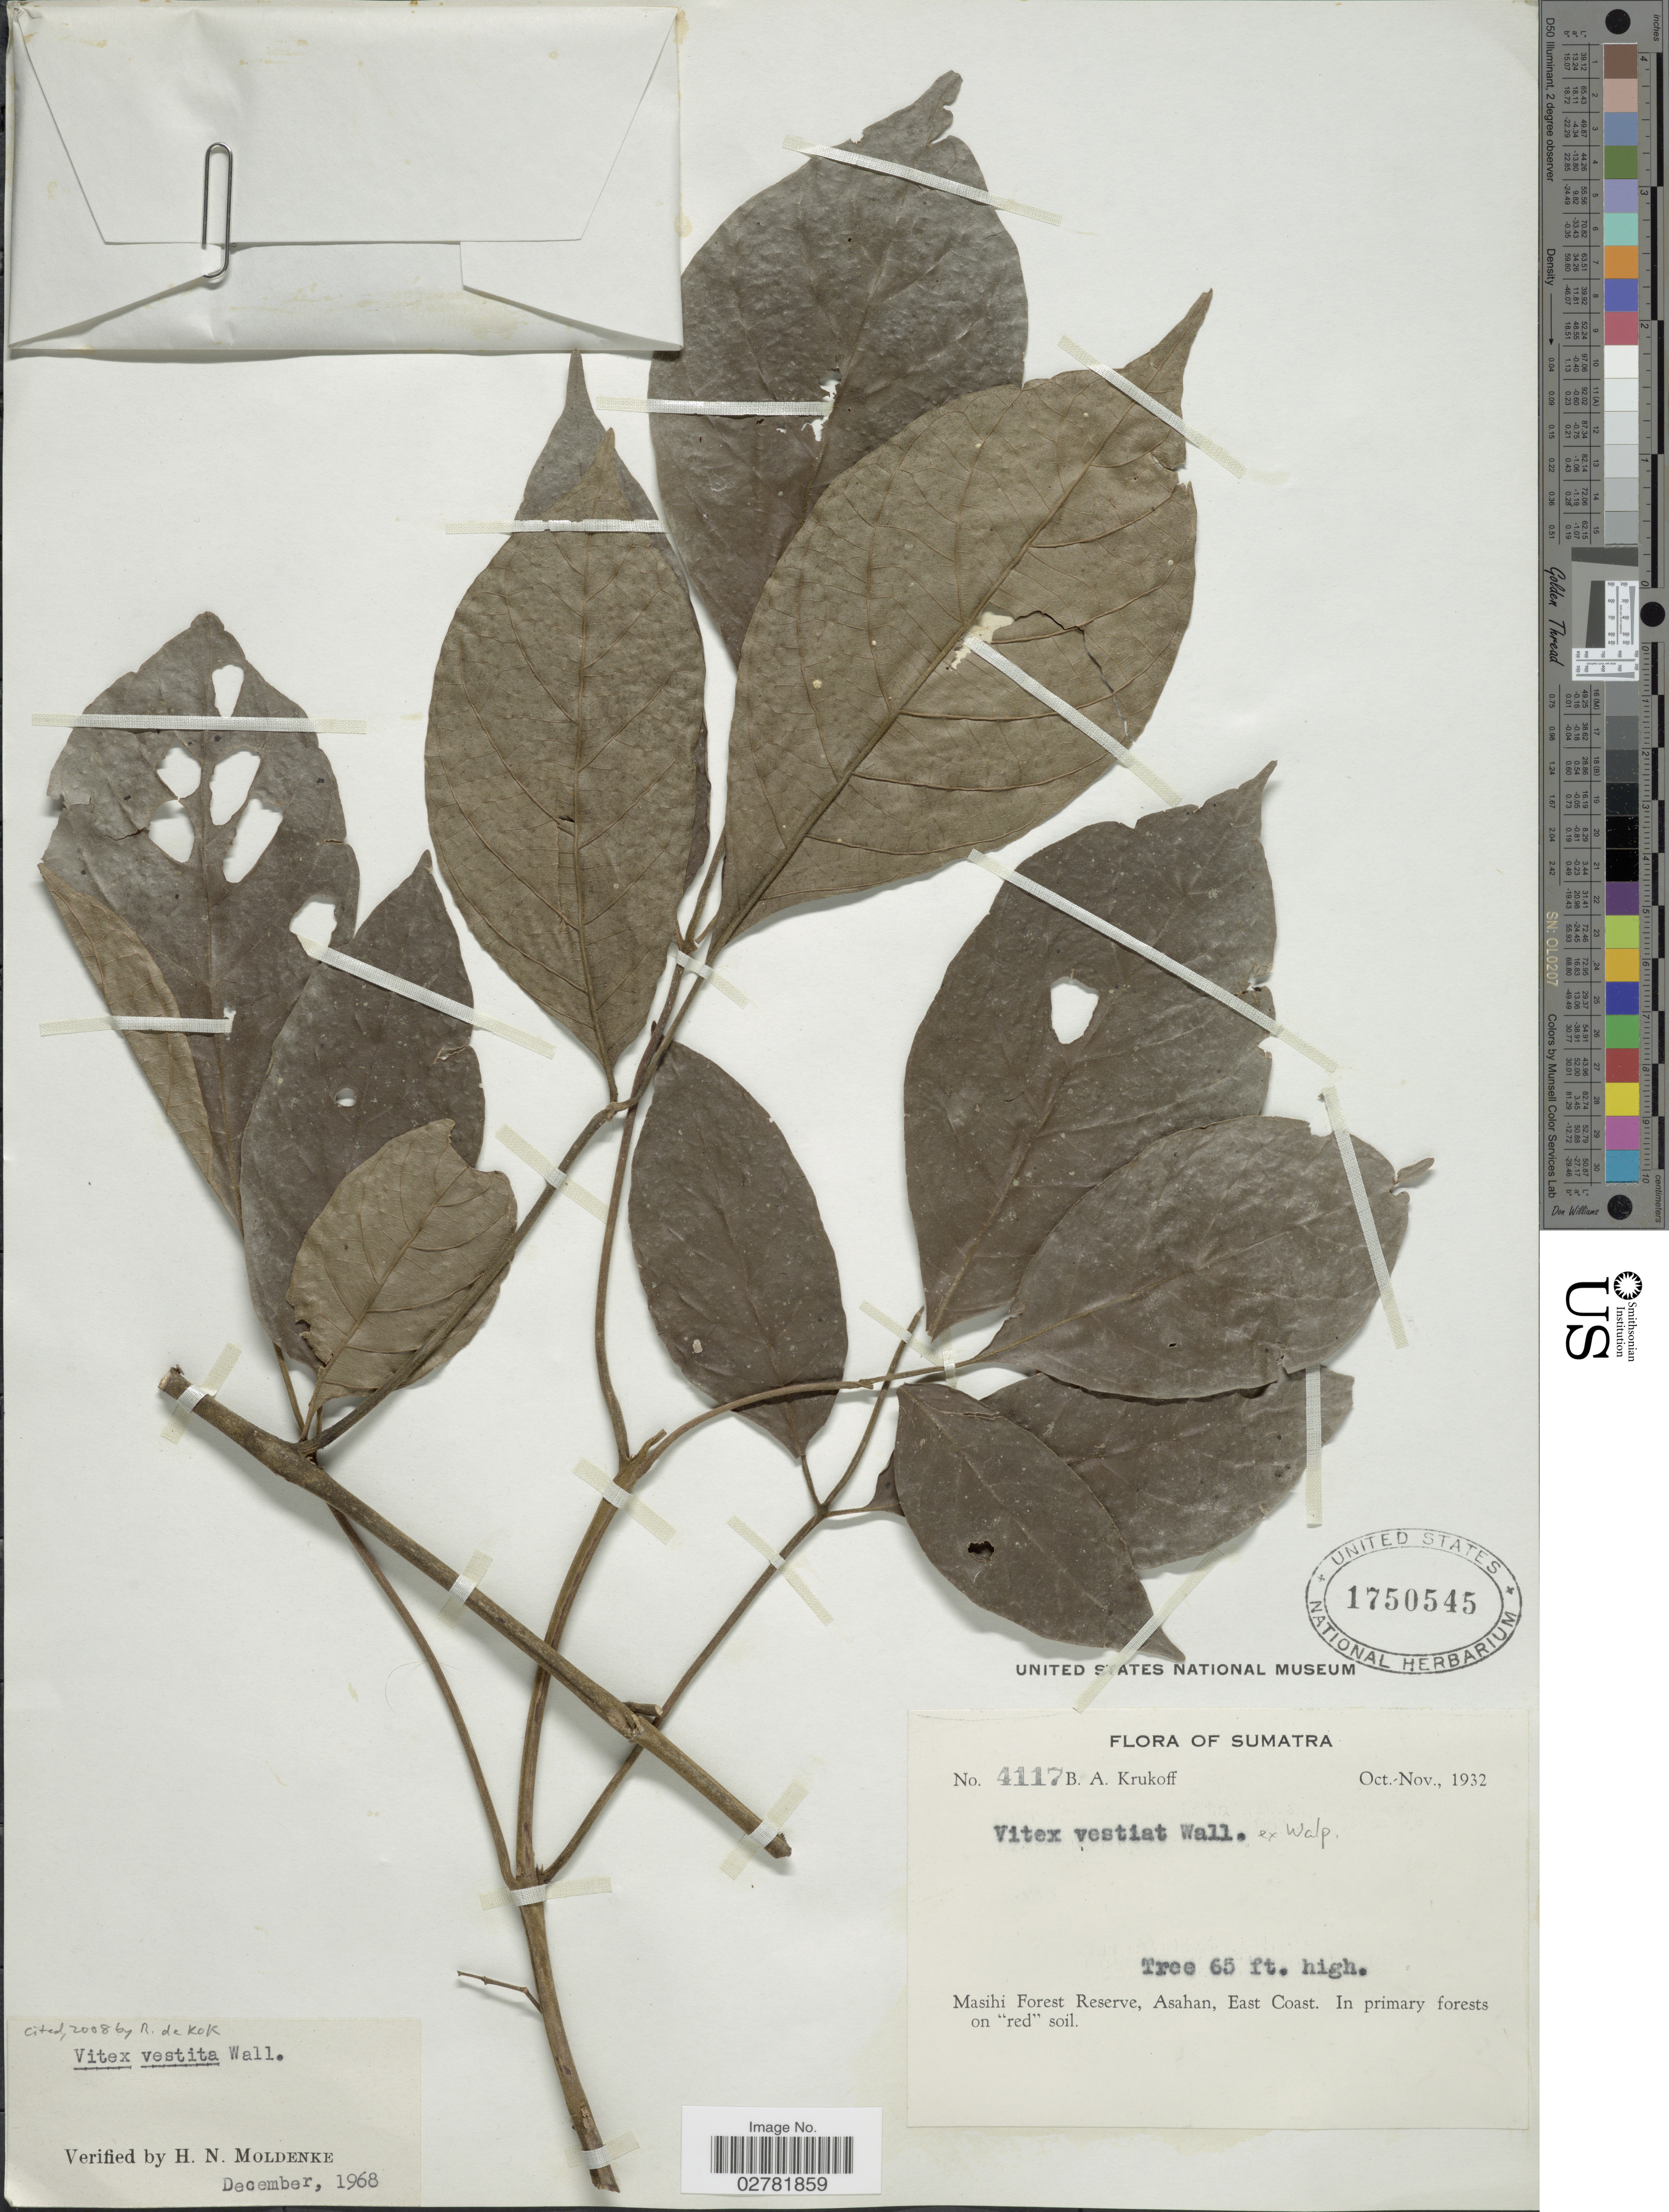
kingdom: Plantae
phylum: Tracheophyta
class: Magnoliopsida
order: Lamiales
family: Lamiaceae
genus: Vitex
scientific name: Vitex vestita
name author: Wall. ex Walp.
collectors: B. A. Krukoff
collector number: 4117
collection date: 1932-10/1932-11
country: Indonesia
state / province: Sumatra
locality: Masihi Forest Reserve, Asahan, East Coast.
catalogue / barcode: US 1750545